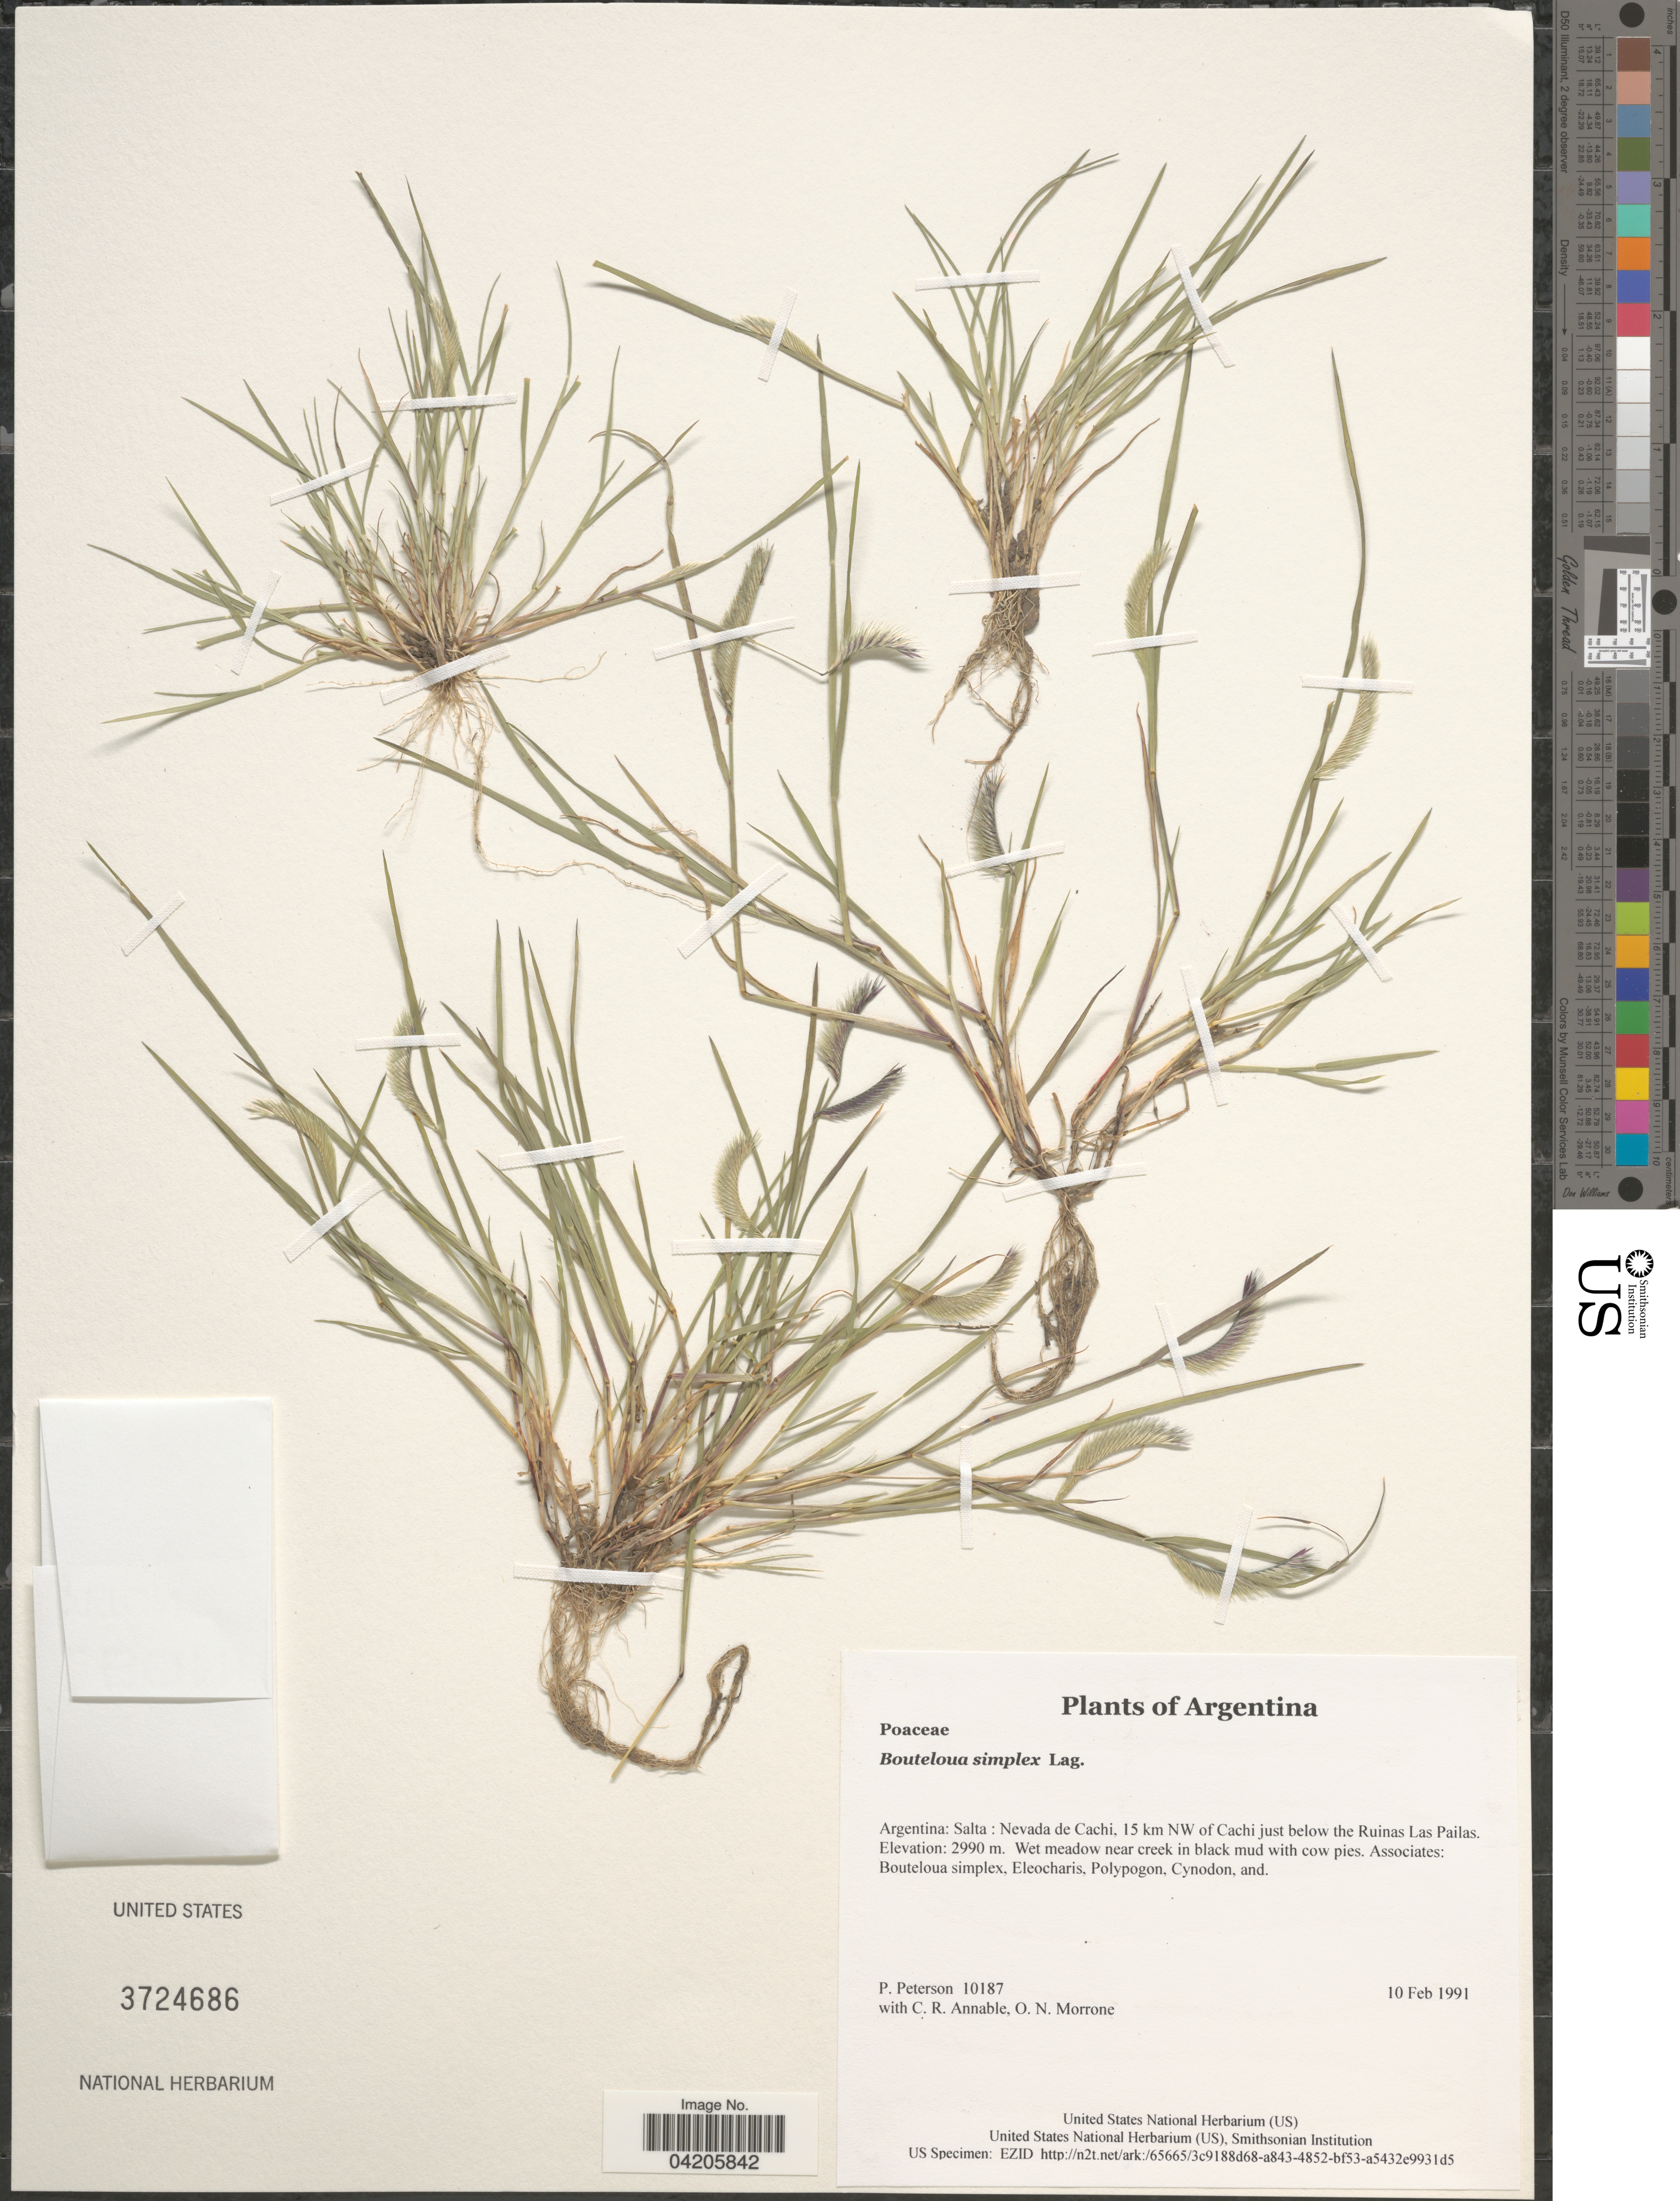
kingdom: Plantae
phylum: Tracheophyta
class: Liliopsida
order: Poales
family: Poaceae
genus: Bouteloua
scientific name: Bouteloua simplex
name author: Lag.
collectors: P. Peterson, C. R. Annable & O. N. Morrone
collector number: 10187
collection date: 1991-02-10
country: Argentina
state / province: Salta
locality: Nevada de Cachi, 15 km NW of Cachi just below the Ruinas Las Pailas.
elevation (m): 2990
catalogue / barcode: US 3724686